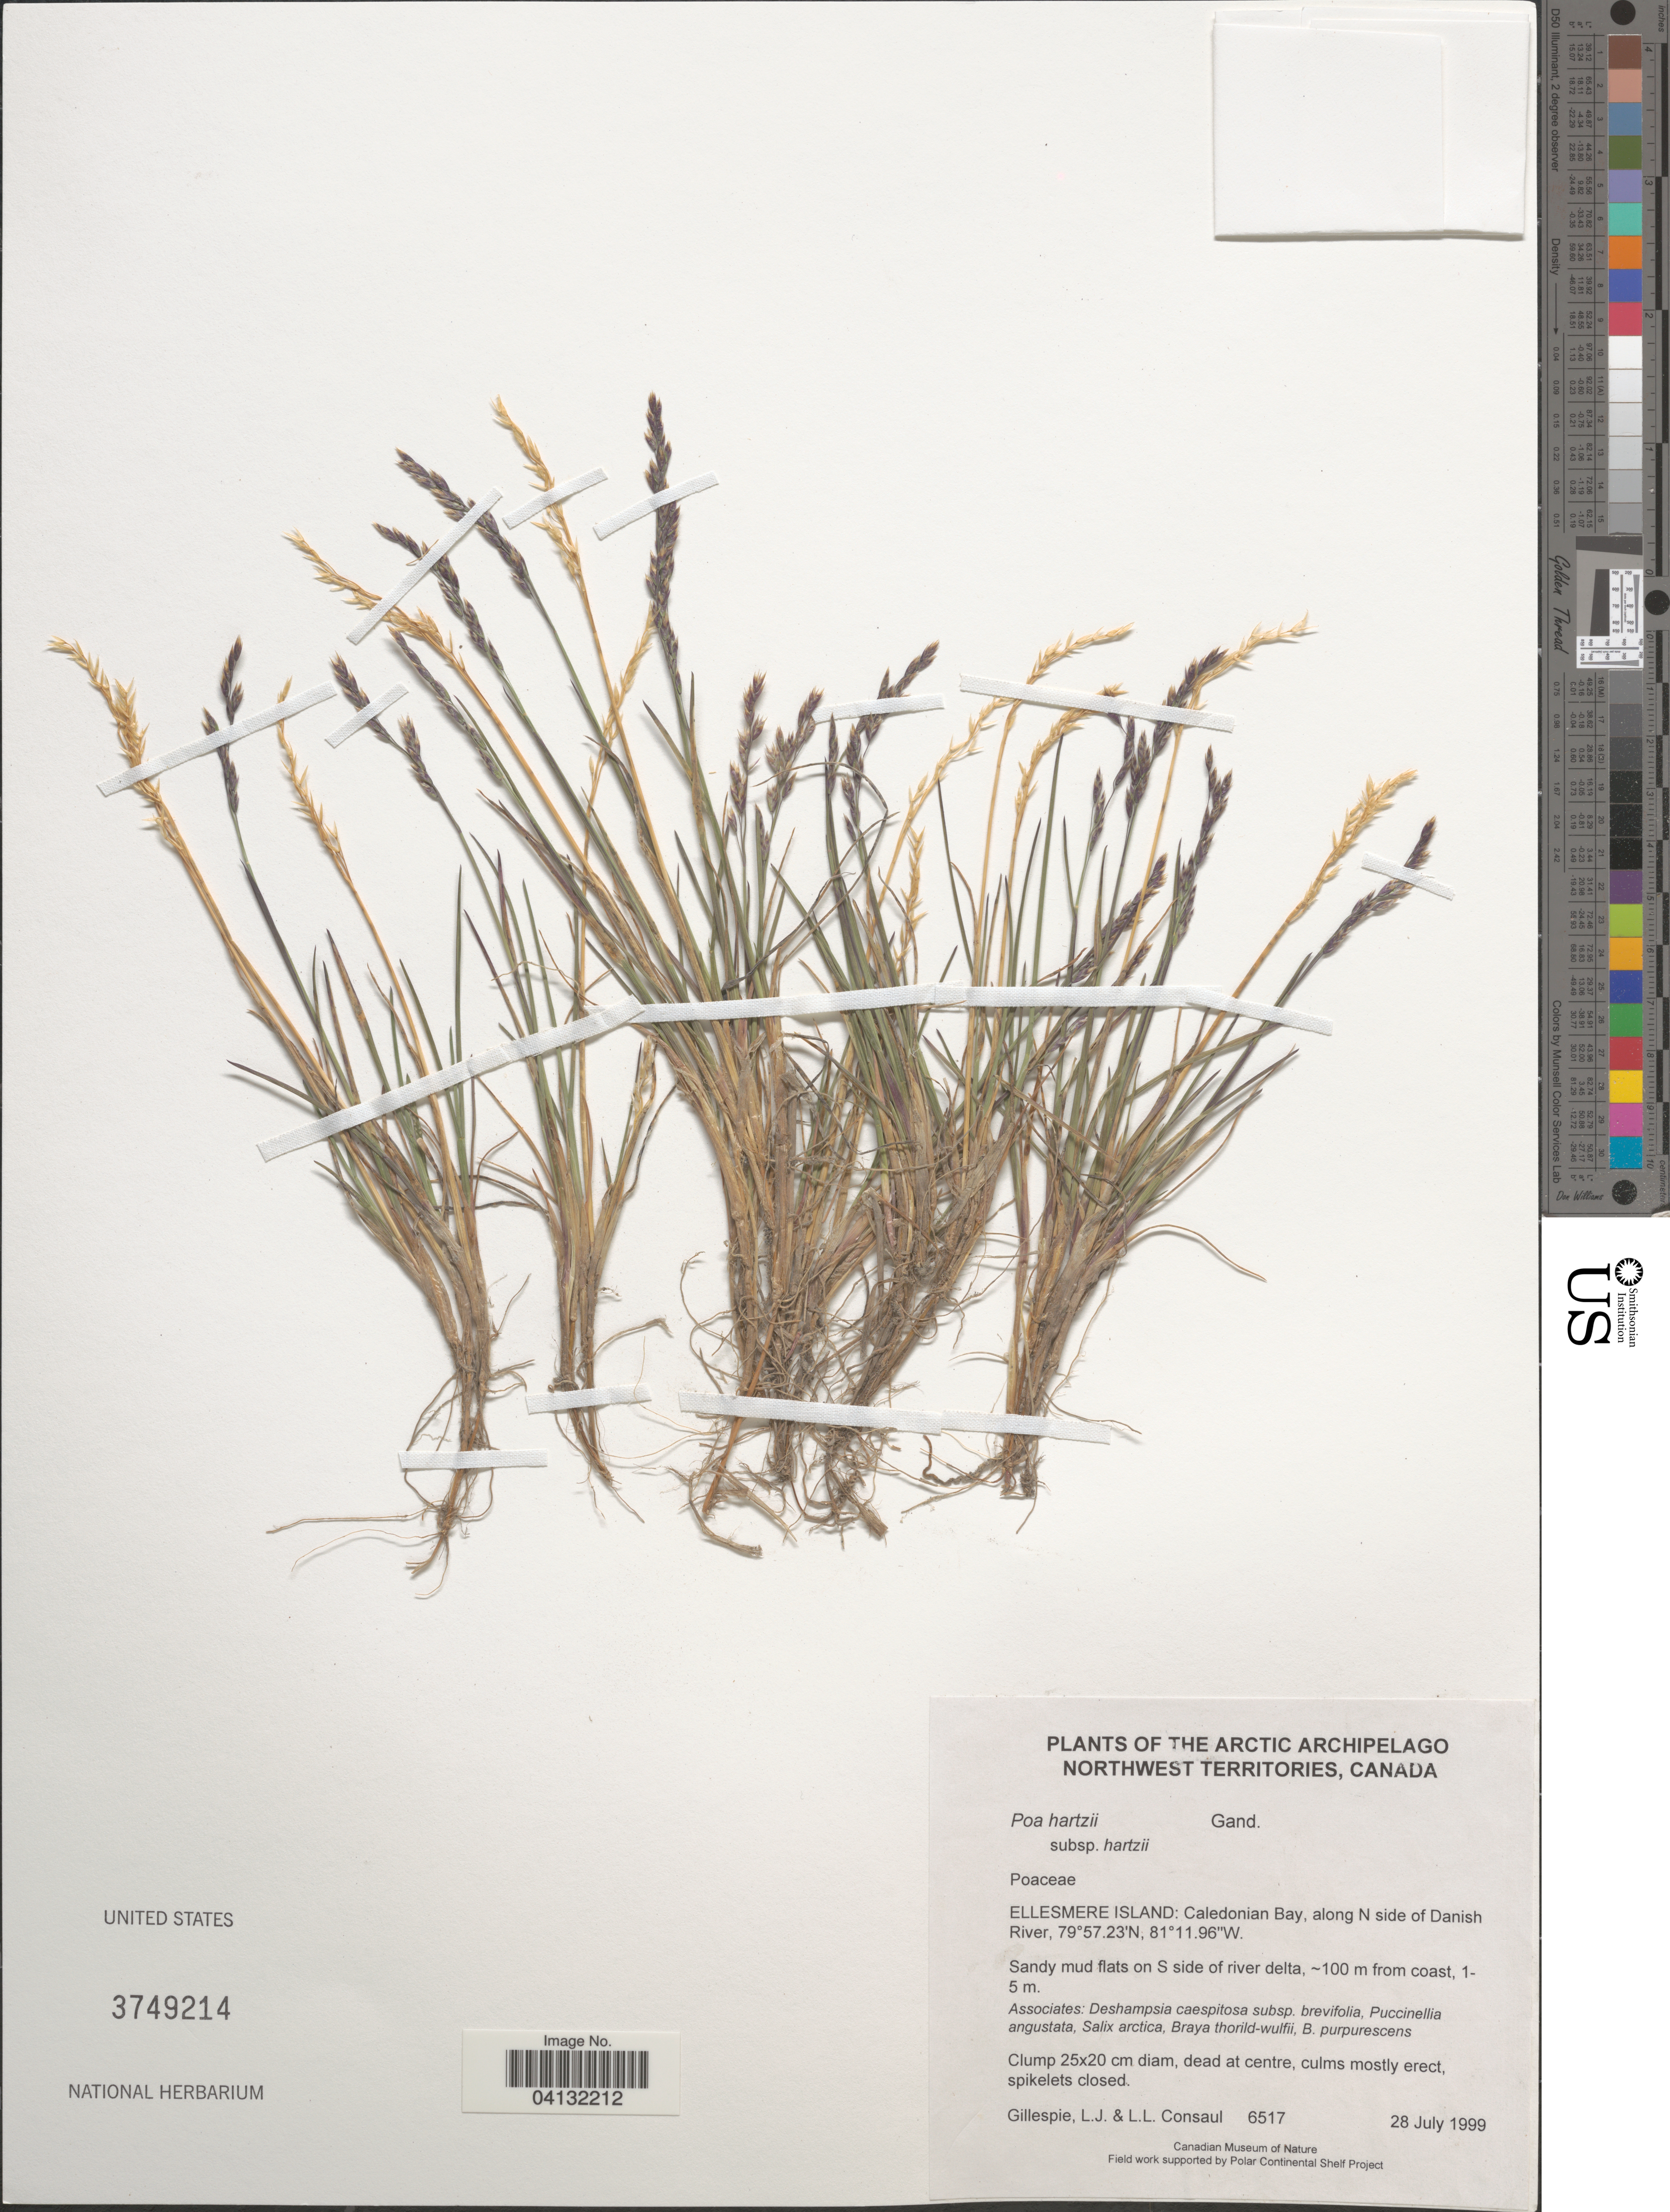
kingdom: Plantae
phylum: Tracheophyta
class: Liliopsida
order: Poales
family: Poaceae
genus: Poa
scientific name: Poa hartzii subsp. hartzii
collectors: L. Gillespie & L. Consaul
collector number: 6517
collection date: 1999-07-28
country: Canada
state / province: Northwest Territories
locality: Arctic Archipelago. Ellesmere Island: Caledonian Bay, along N side of Danish River. Sandy mud flats on S side of river delta, :100 m from coast.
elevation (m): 1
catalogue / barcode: US 3749214